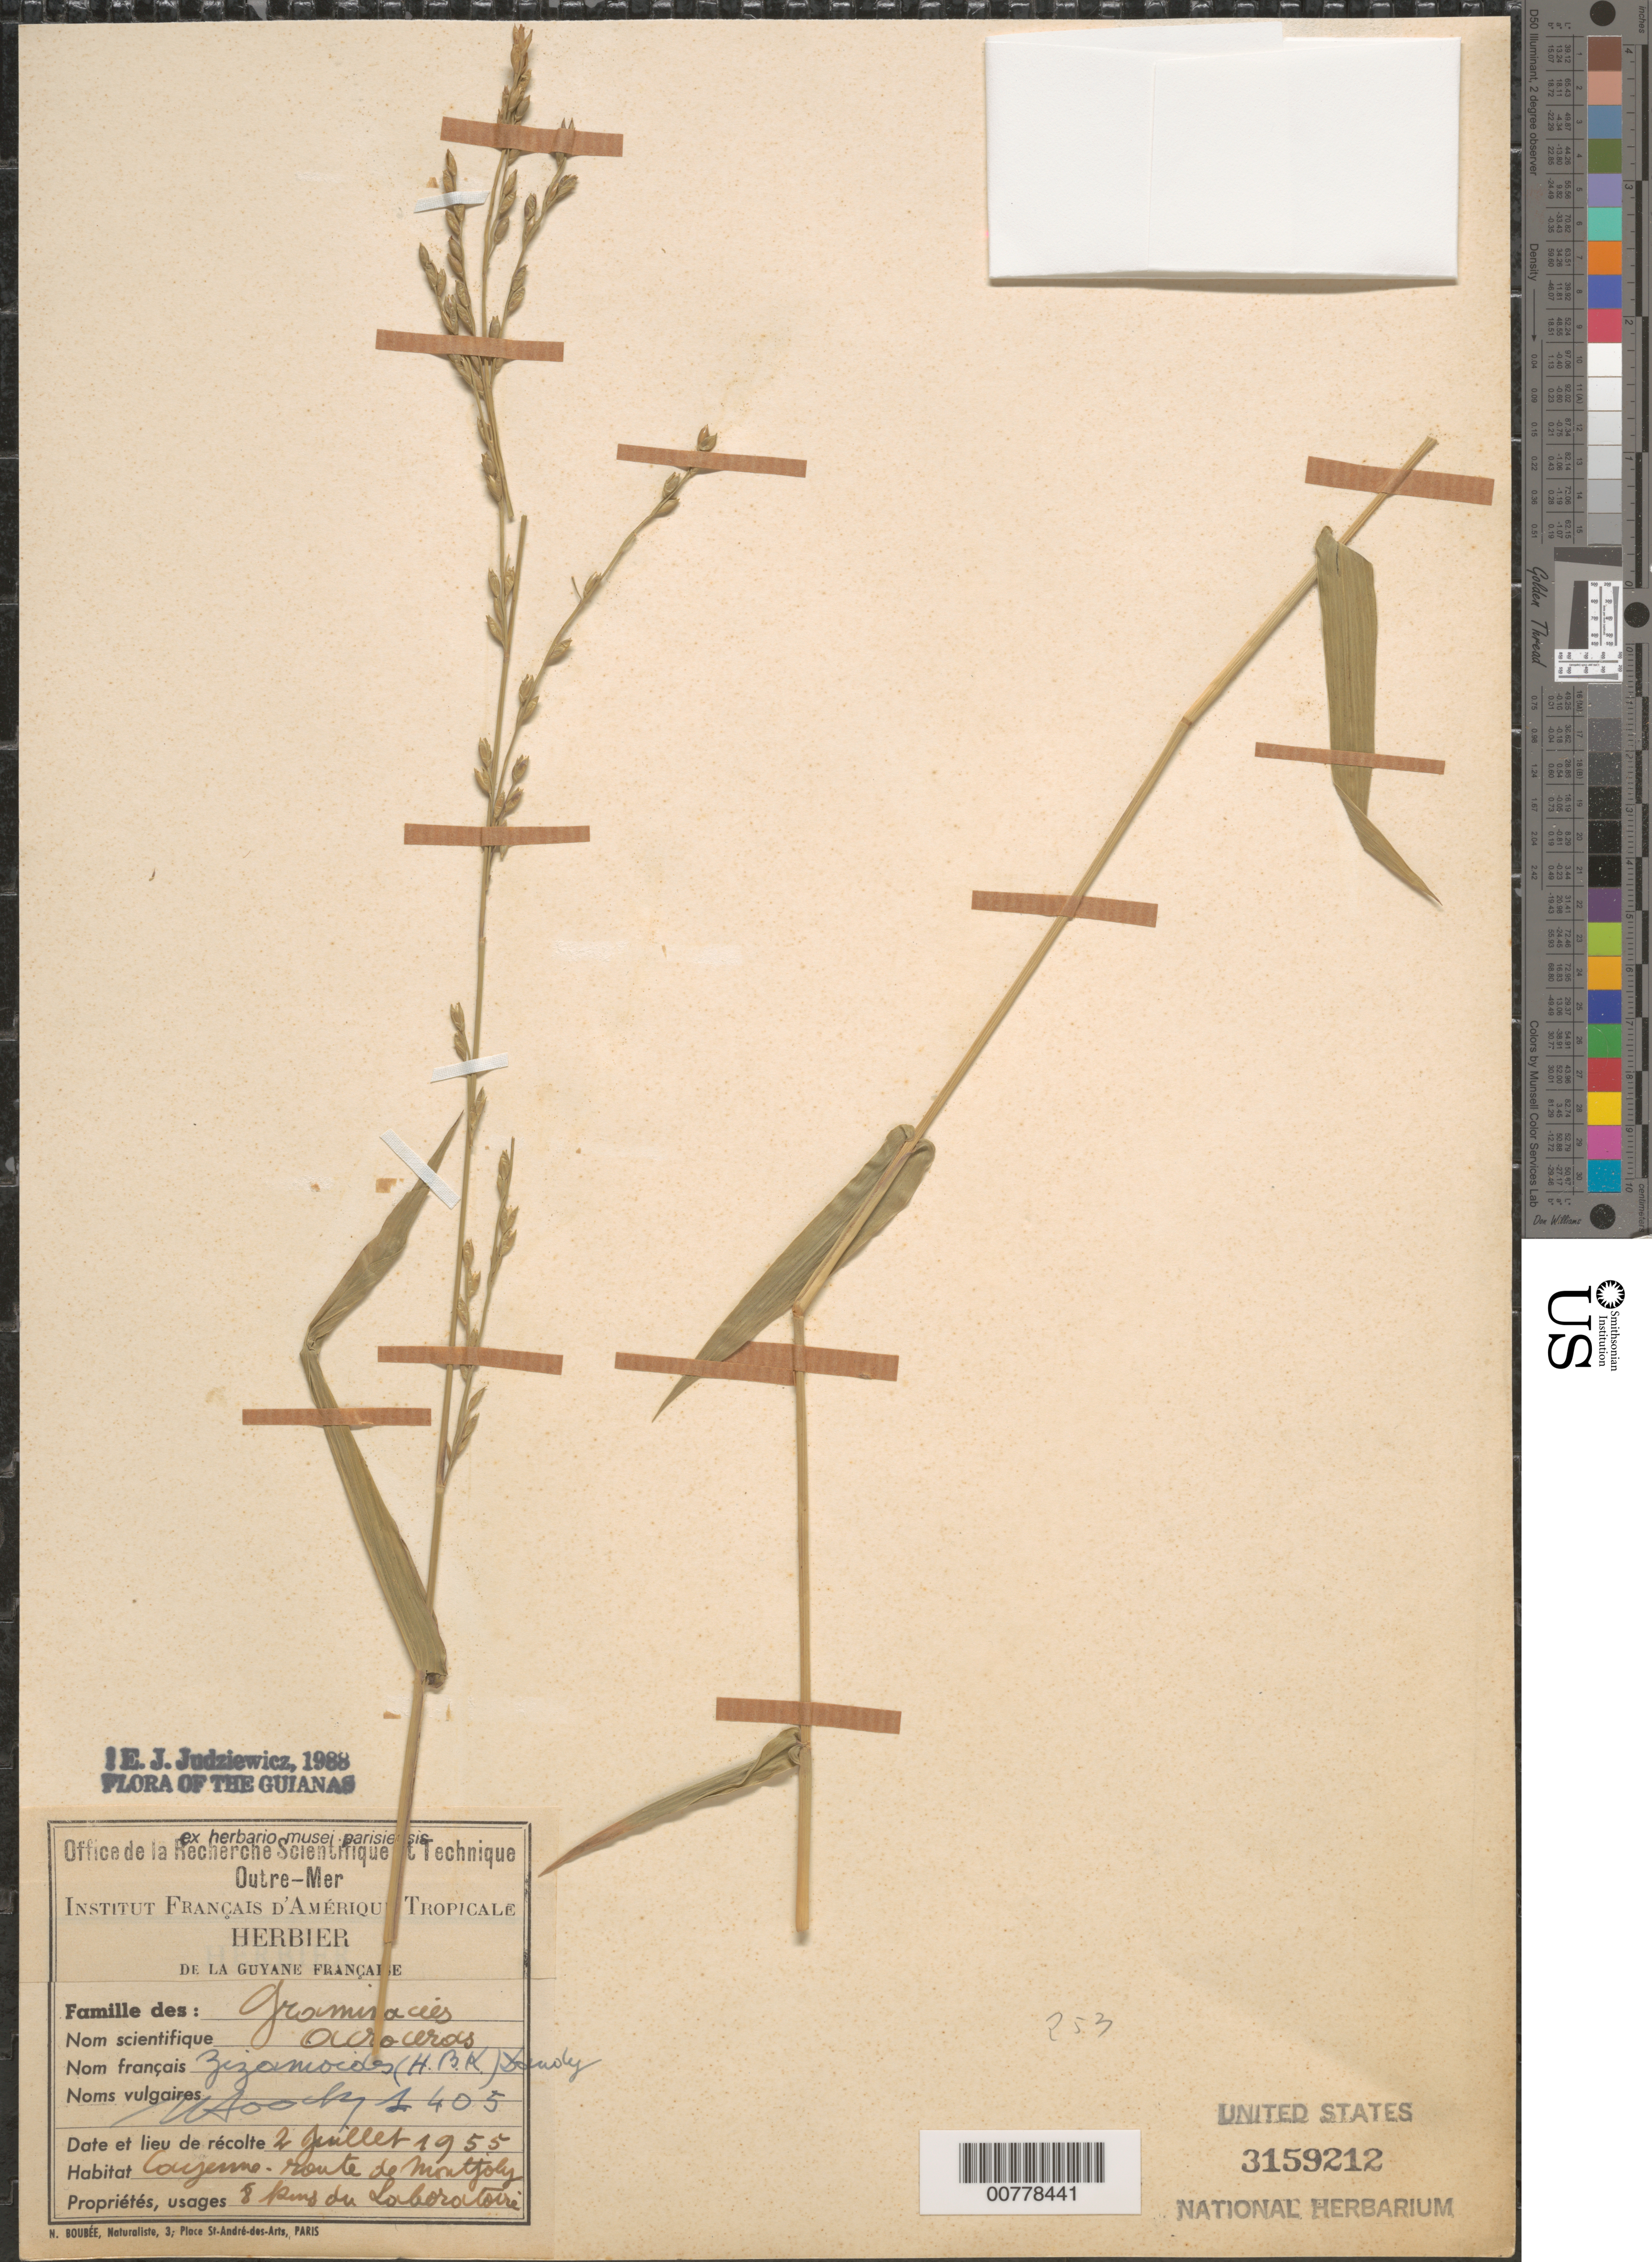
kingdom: Plantae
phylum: Tracheophyta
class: Liliopsida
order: Poales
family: Poaceae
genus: Acroceras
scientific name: Acroceras zizanioides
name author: (Kunth) Dandy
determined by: Judziewicz, E. J.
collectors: J. Hoock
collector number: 1405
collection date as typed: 2-Jul-55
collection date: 1955-07-02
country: French Guiana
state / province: Cayenne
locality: Route de de Montjoly, 8 km du Laboratoire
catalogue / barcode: US 3159212